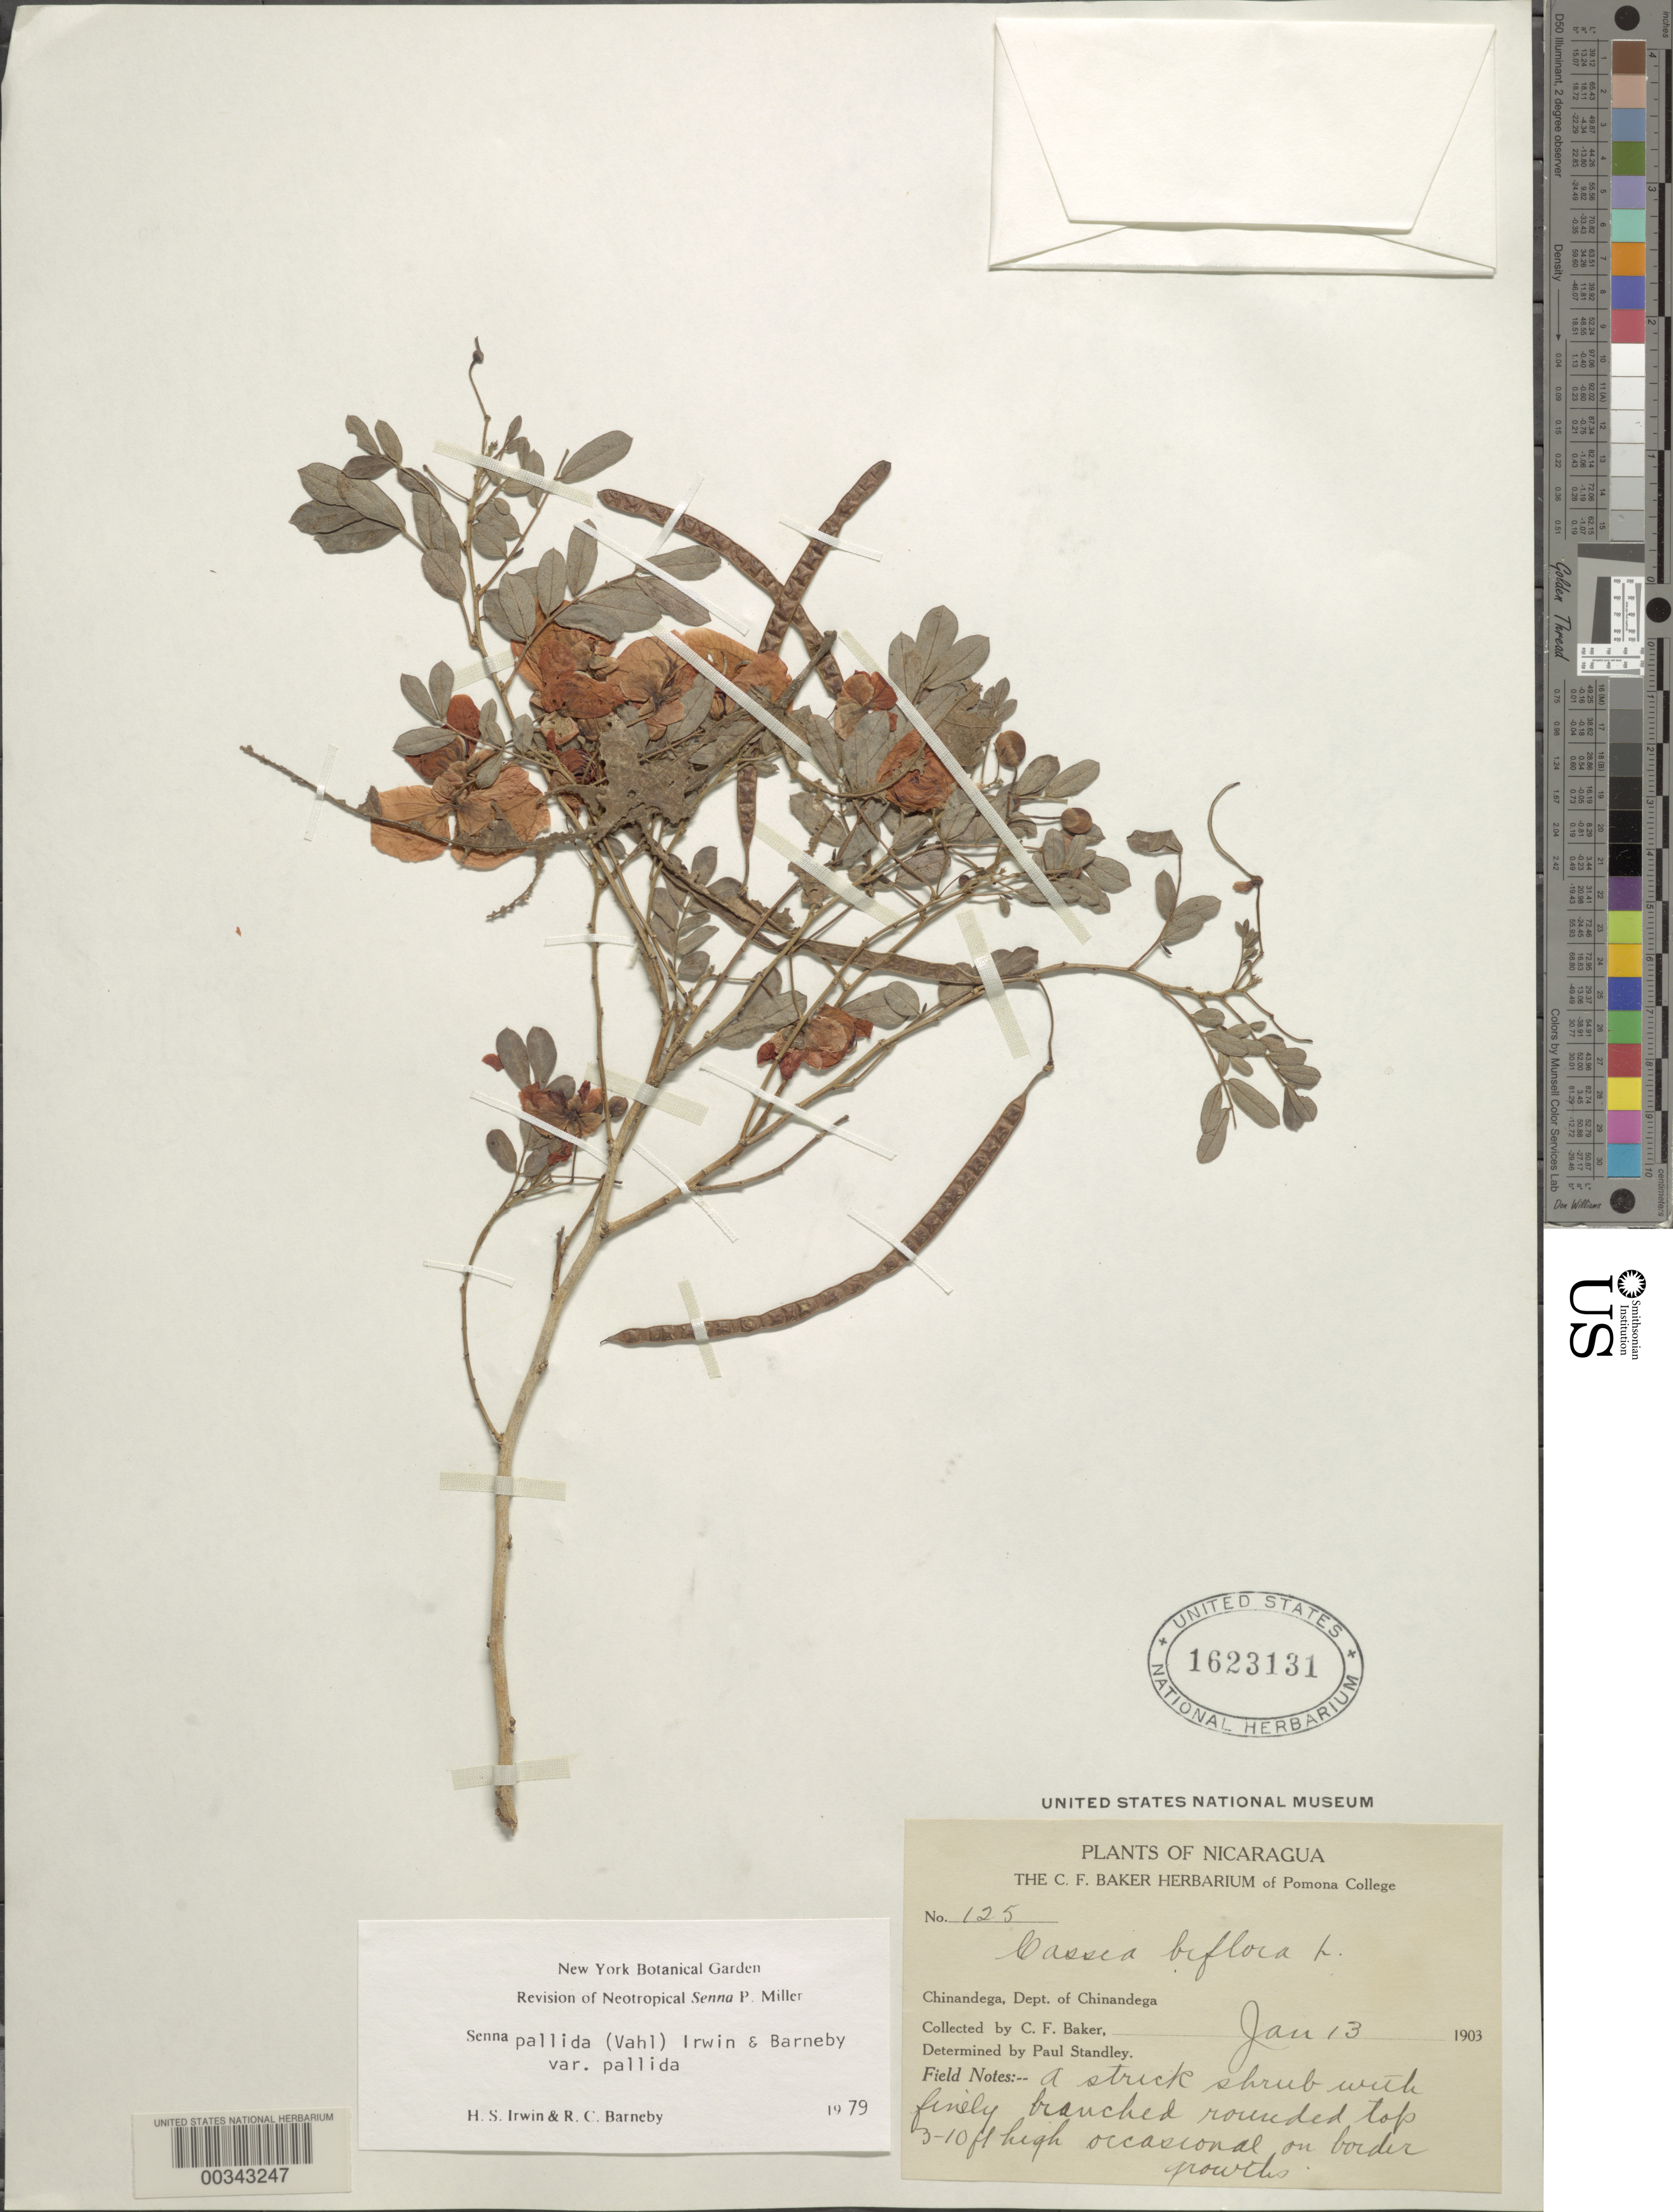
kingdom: Plantae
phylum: Tracheophyta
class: Magnoliopsida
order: Fabales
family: Fabaceae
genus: Senna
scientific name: Senna pallida var. pallida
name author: (Vahl) H.S. Irwin & Barneby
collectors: C. F. Baker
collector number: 125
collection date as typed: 03 Feb 1903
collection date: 1903-02-03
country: Nicaragua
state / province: Chinandega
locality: Chinandega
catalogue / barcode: US 1623131